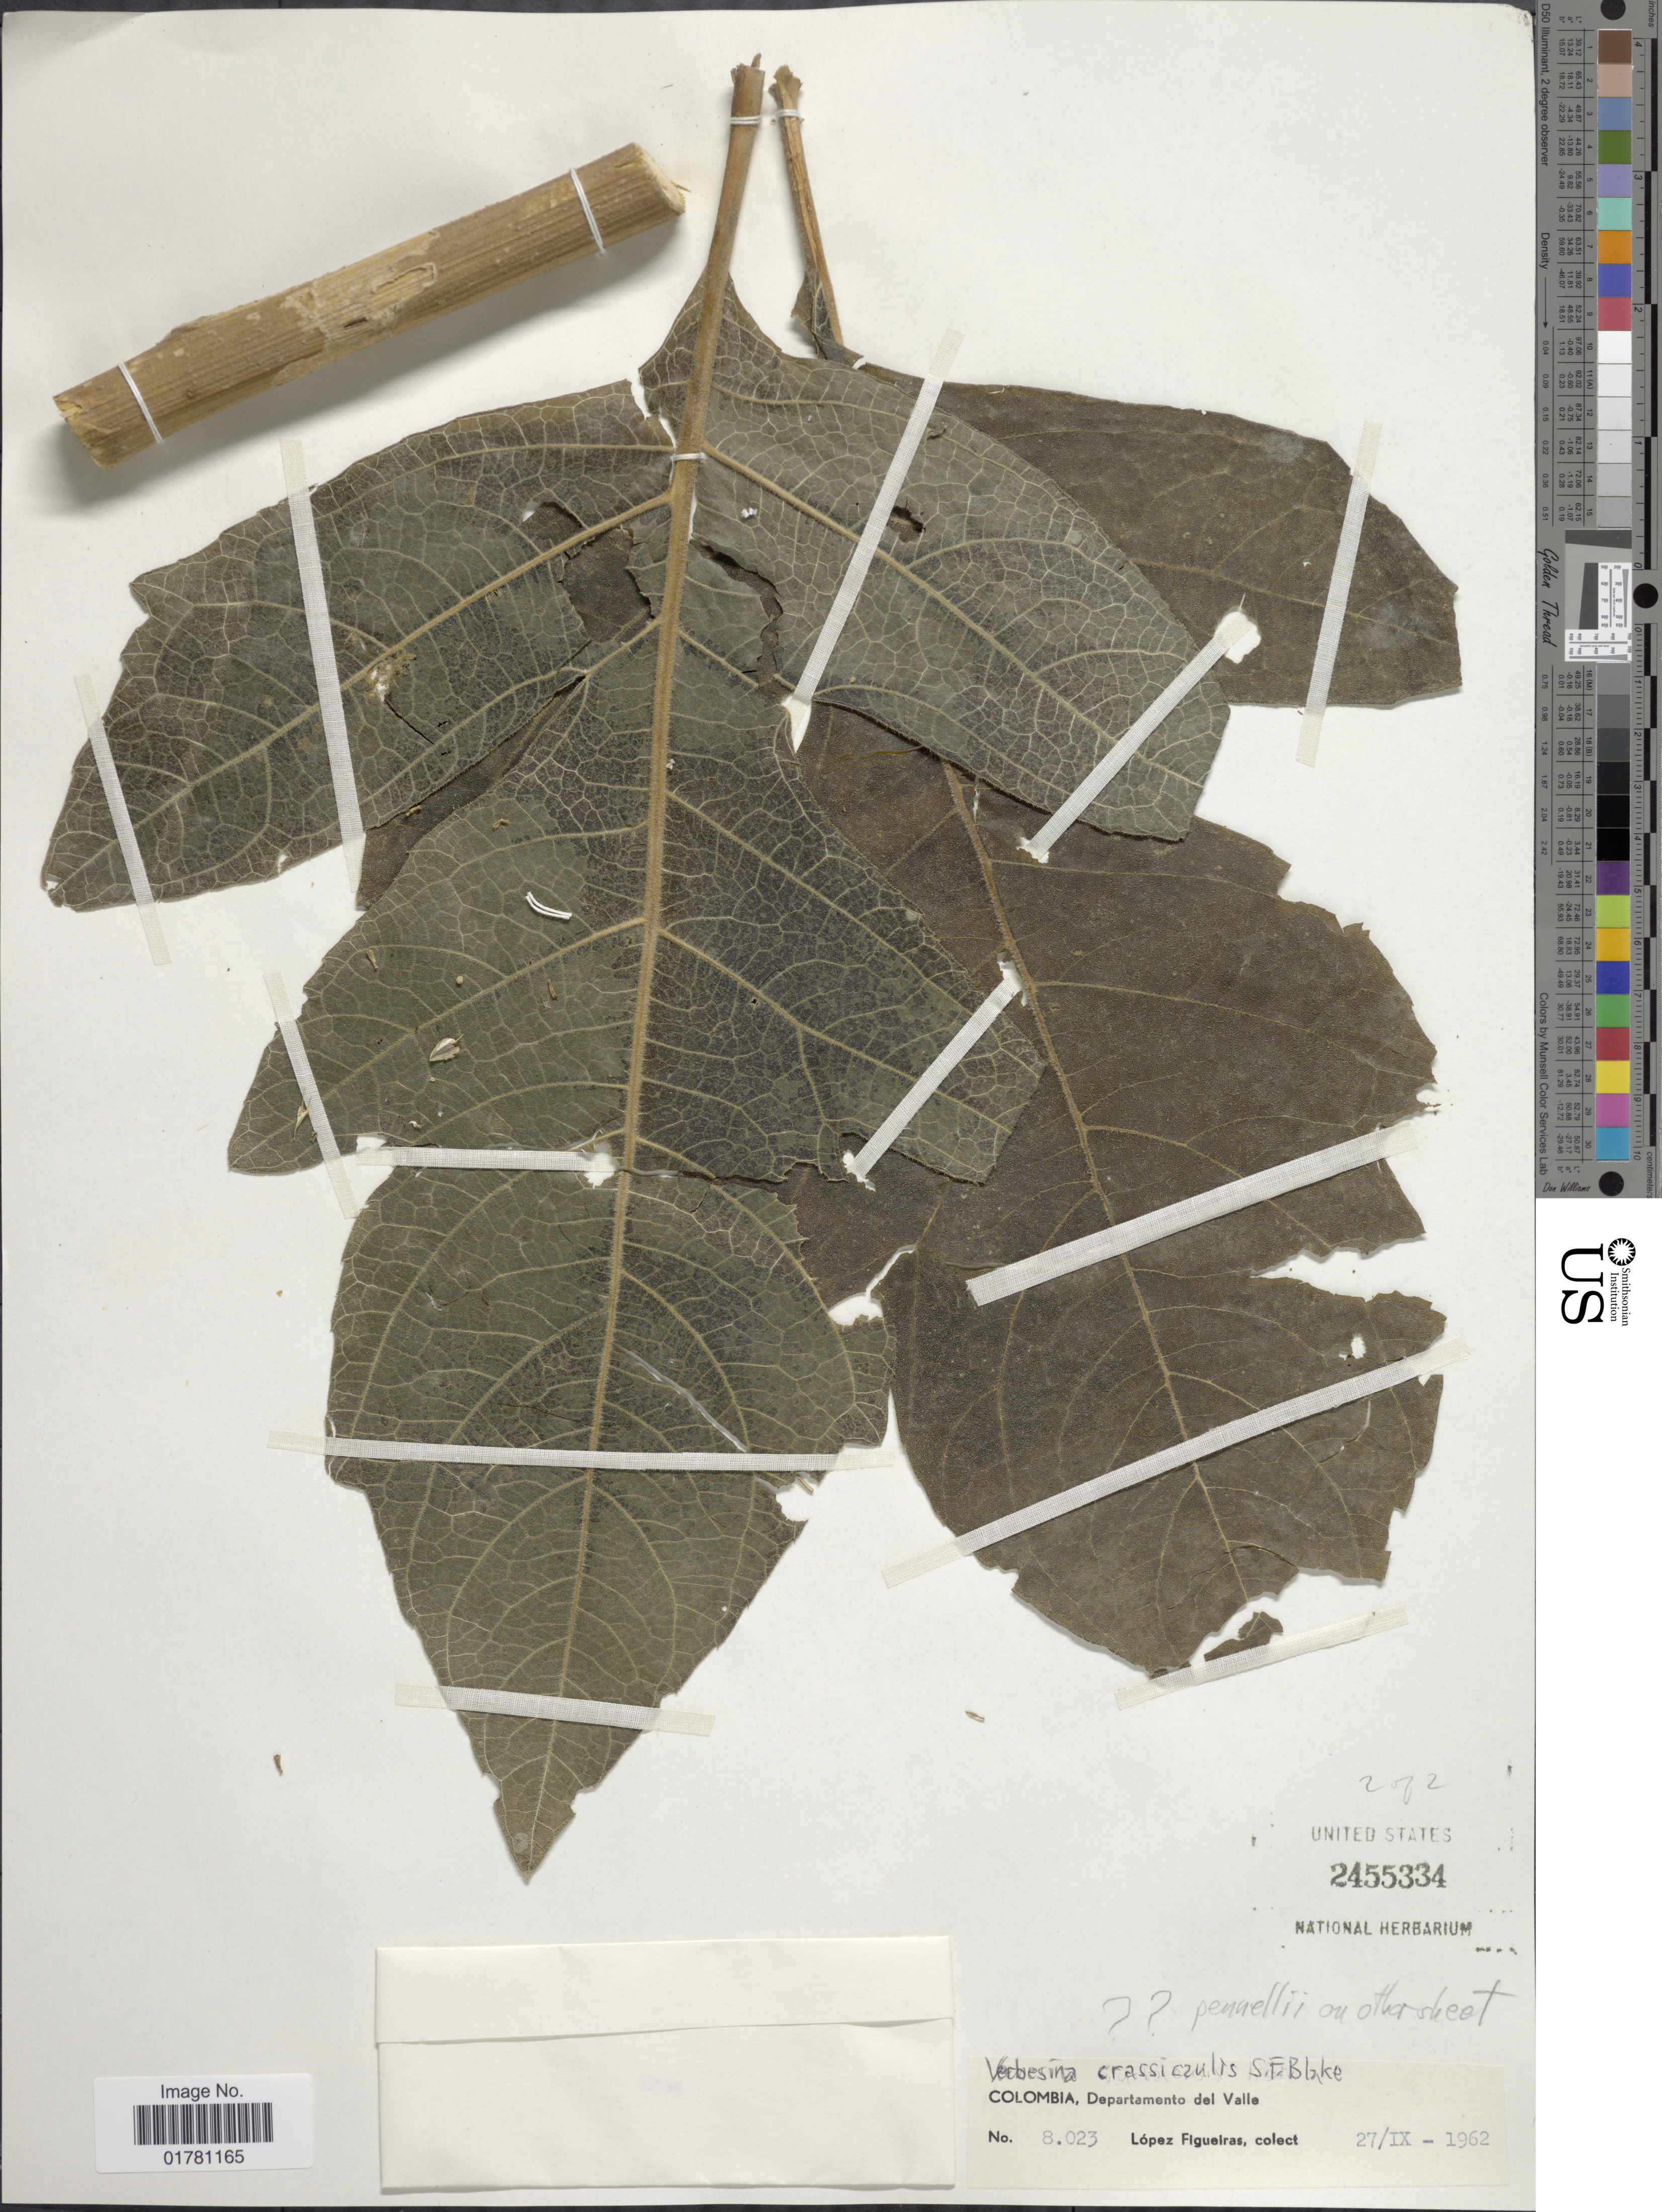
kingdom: Plantae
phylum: Tracheophyta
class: Magnoliopsida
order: Asterales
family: Asteraceae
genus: Verbesina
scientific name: Verbesina pennellii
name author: S.F. Blake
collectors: M. López Figueiras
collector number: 8023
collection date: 1962-09-27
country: Colombia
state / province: Valle del Cauca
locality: Departamento del Valle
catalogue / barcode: US 2455334